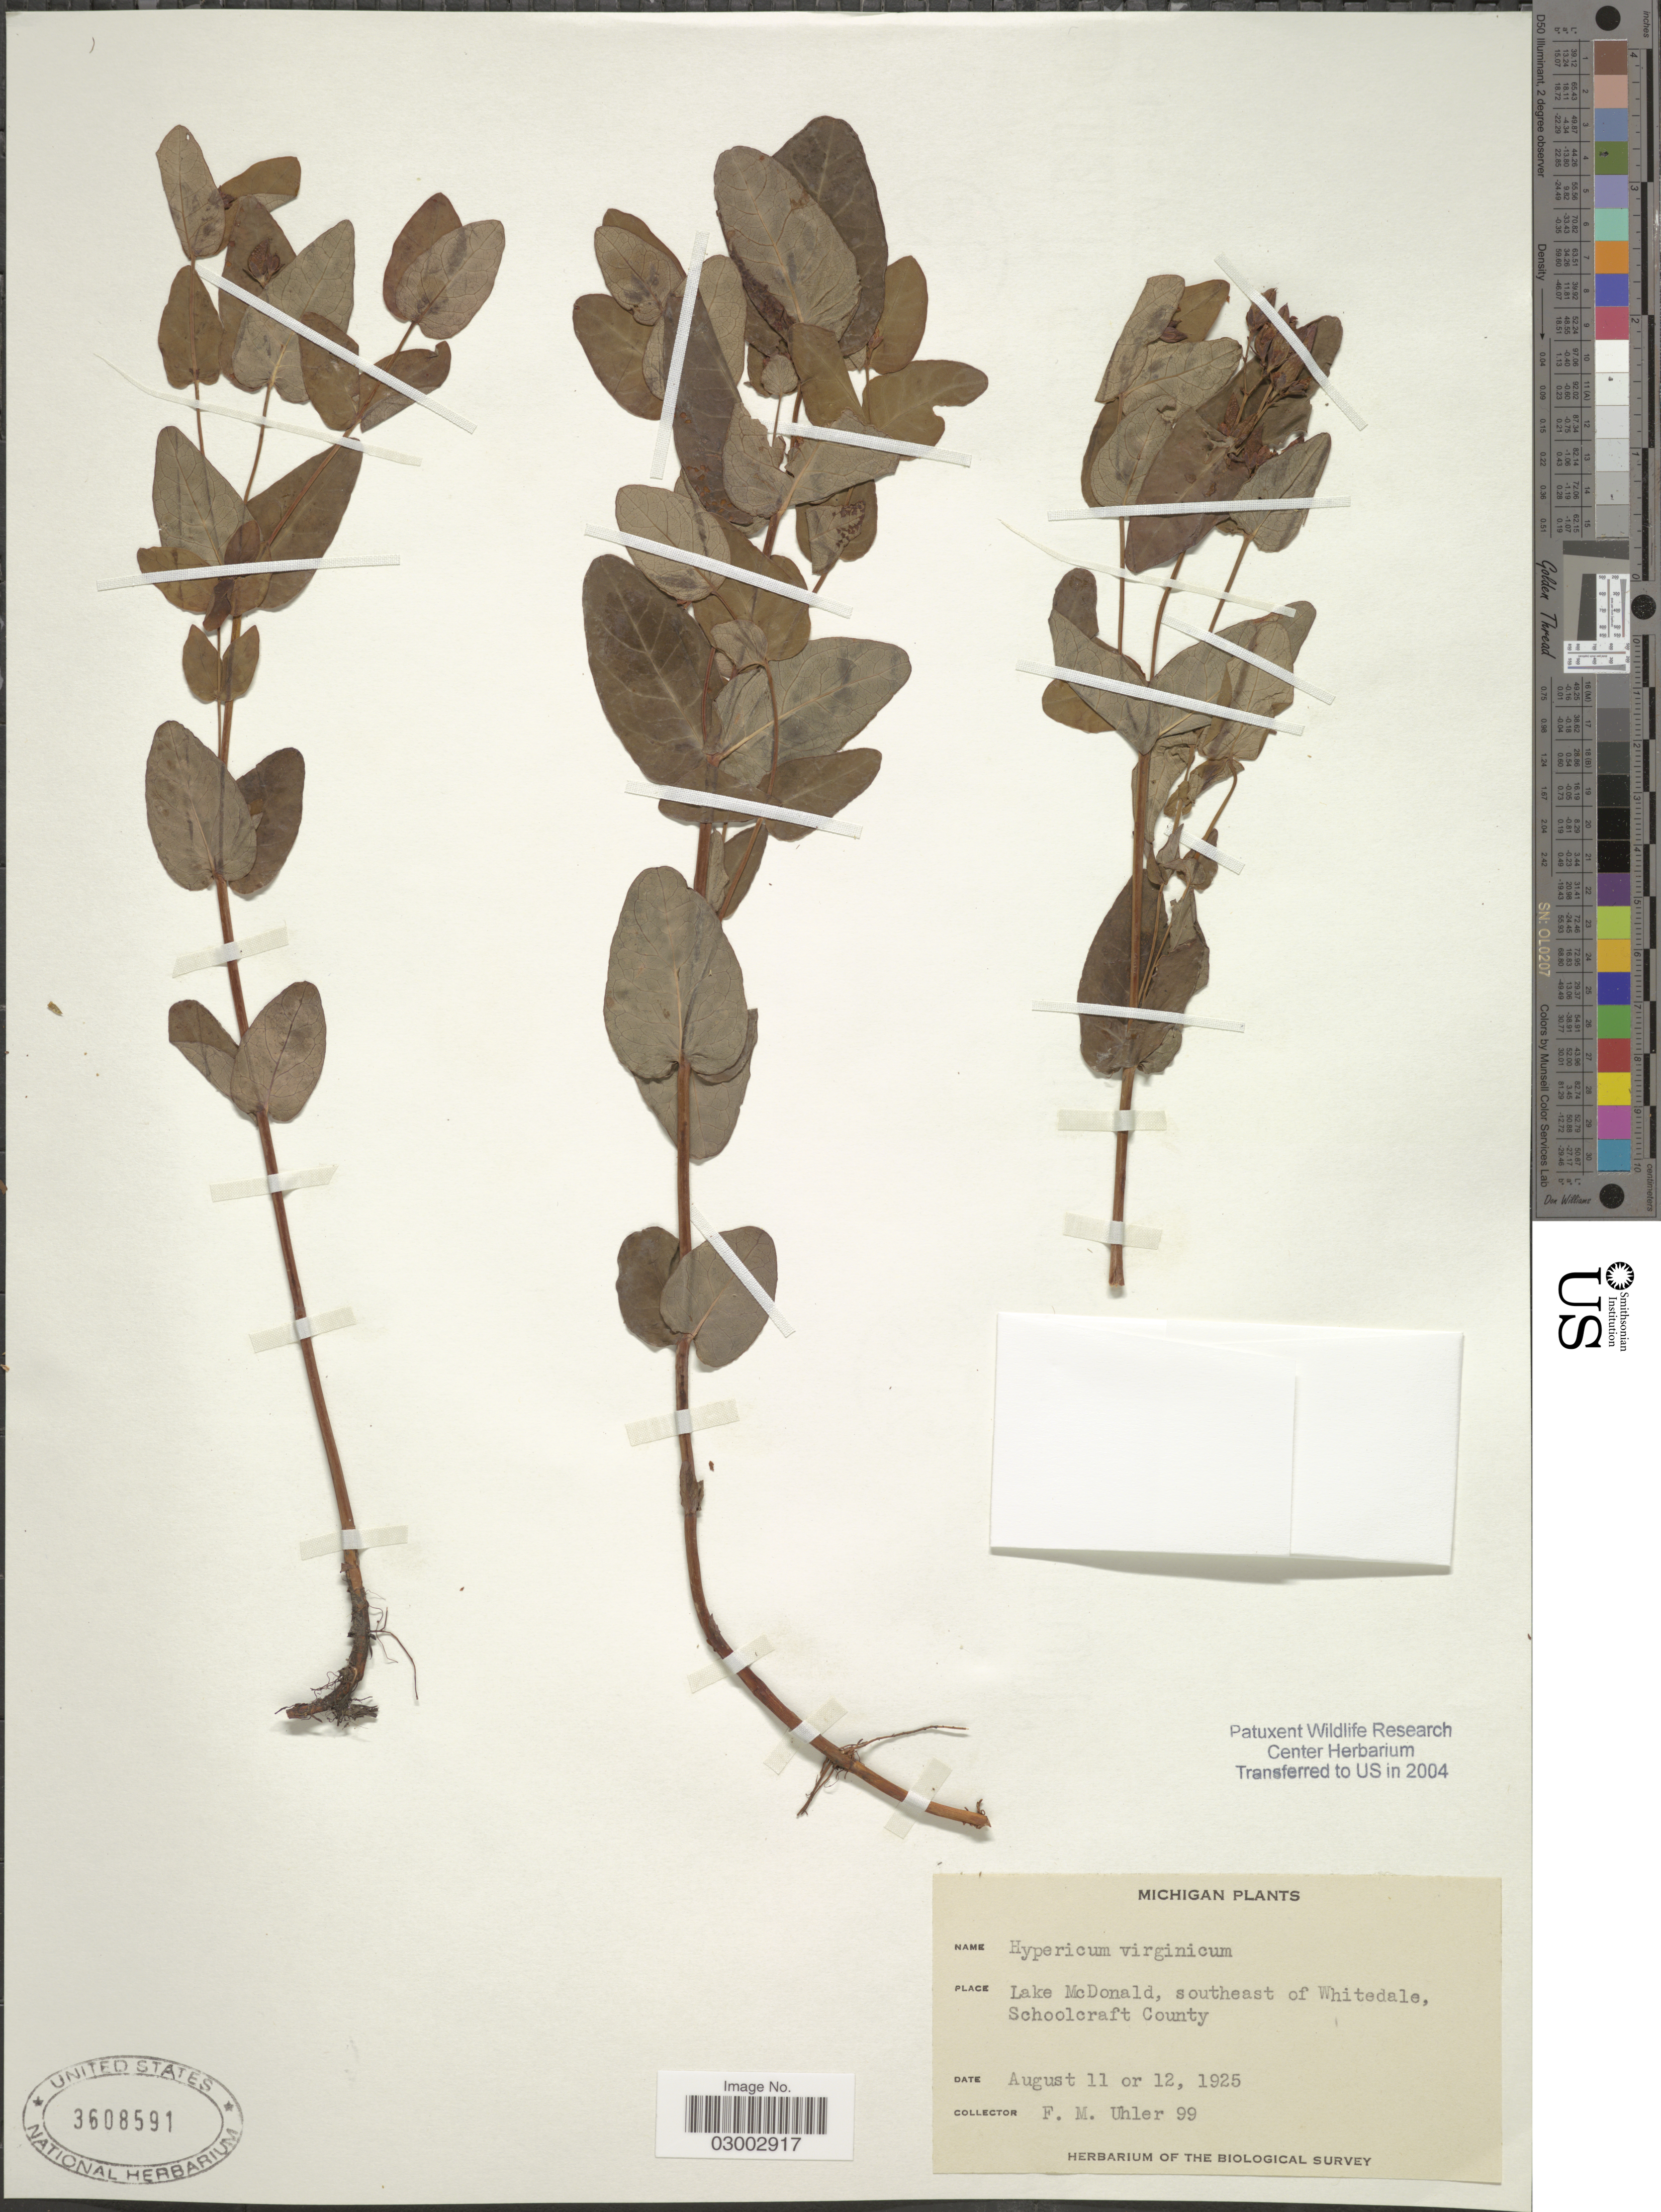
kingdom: Plantae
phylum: Tracheophyta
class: Magnoliopsida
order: Malpighiales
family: Hypericaceae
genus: Hypericum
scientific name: Hypericum virginicum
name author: L.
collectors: F. M. Uhler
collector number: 99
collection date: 1925-08-11/1925-08-12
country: United States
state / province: Michigan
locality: Lake McDonald, southeast of Whitedale, Schoolcraft County.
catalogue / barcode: US 3608591